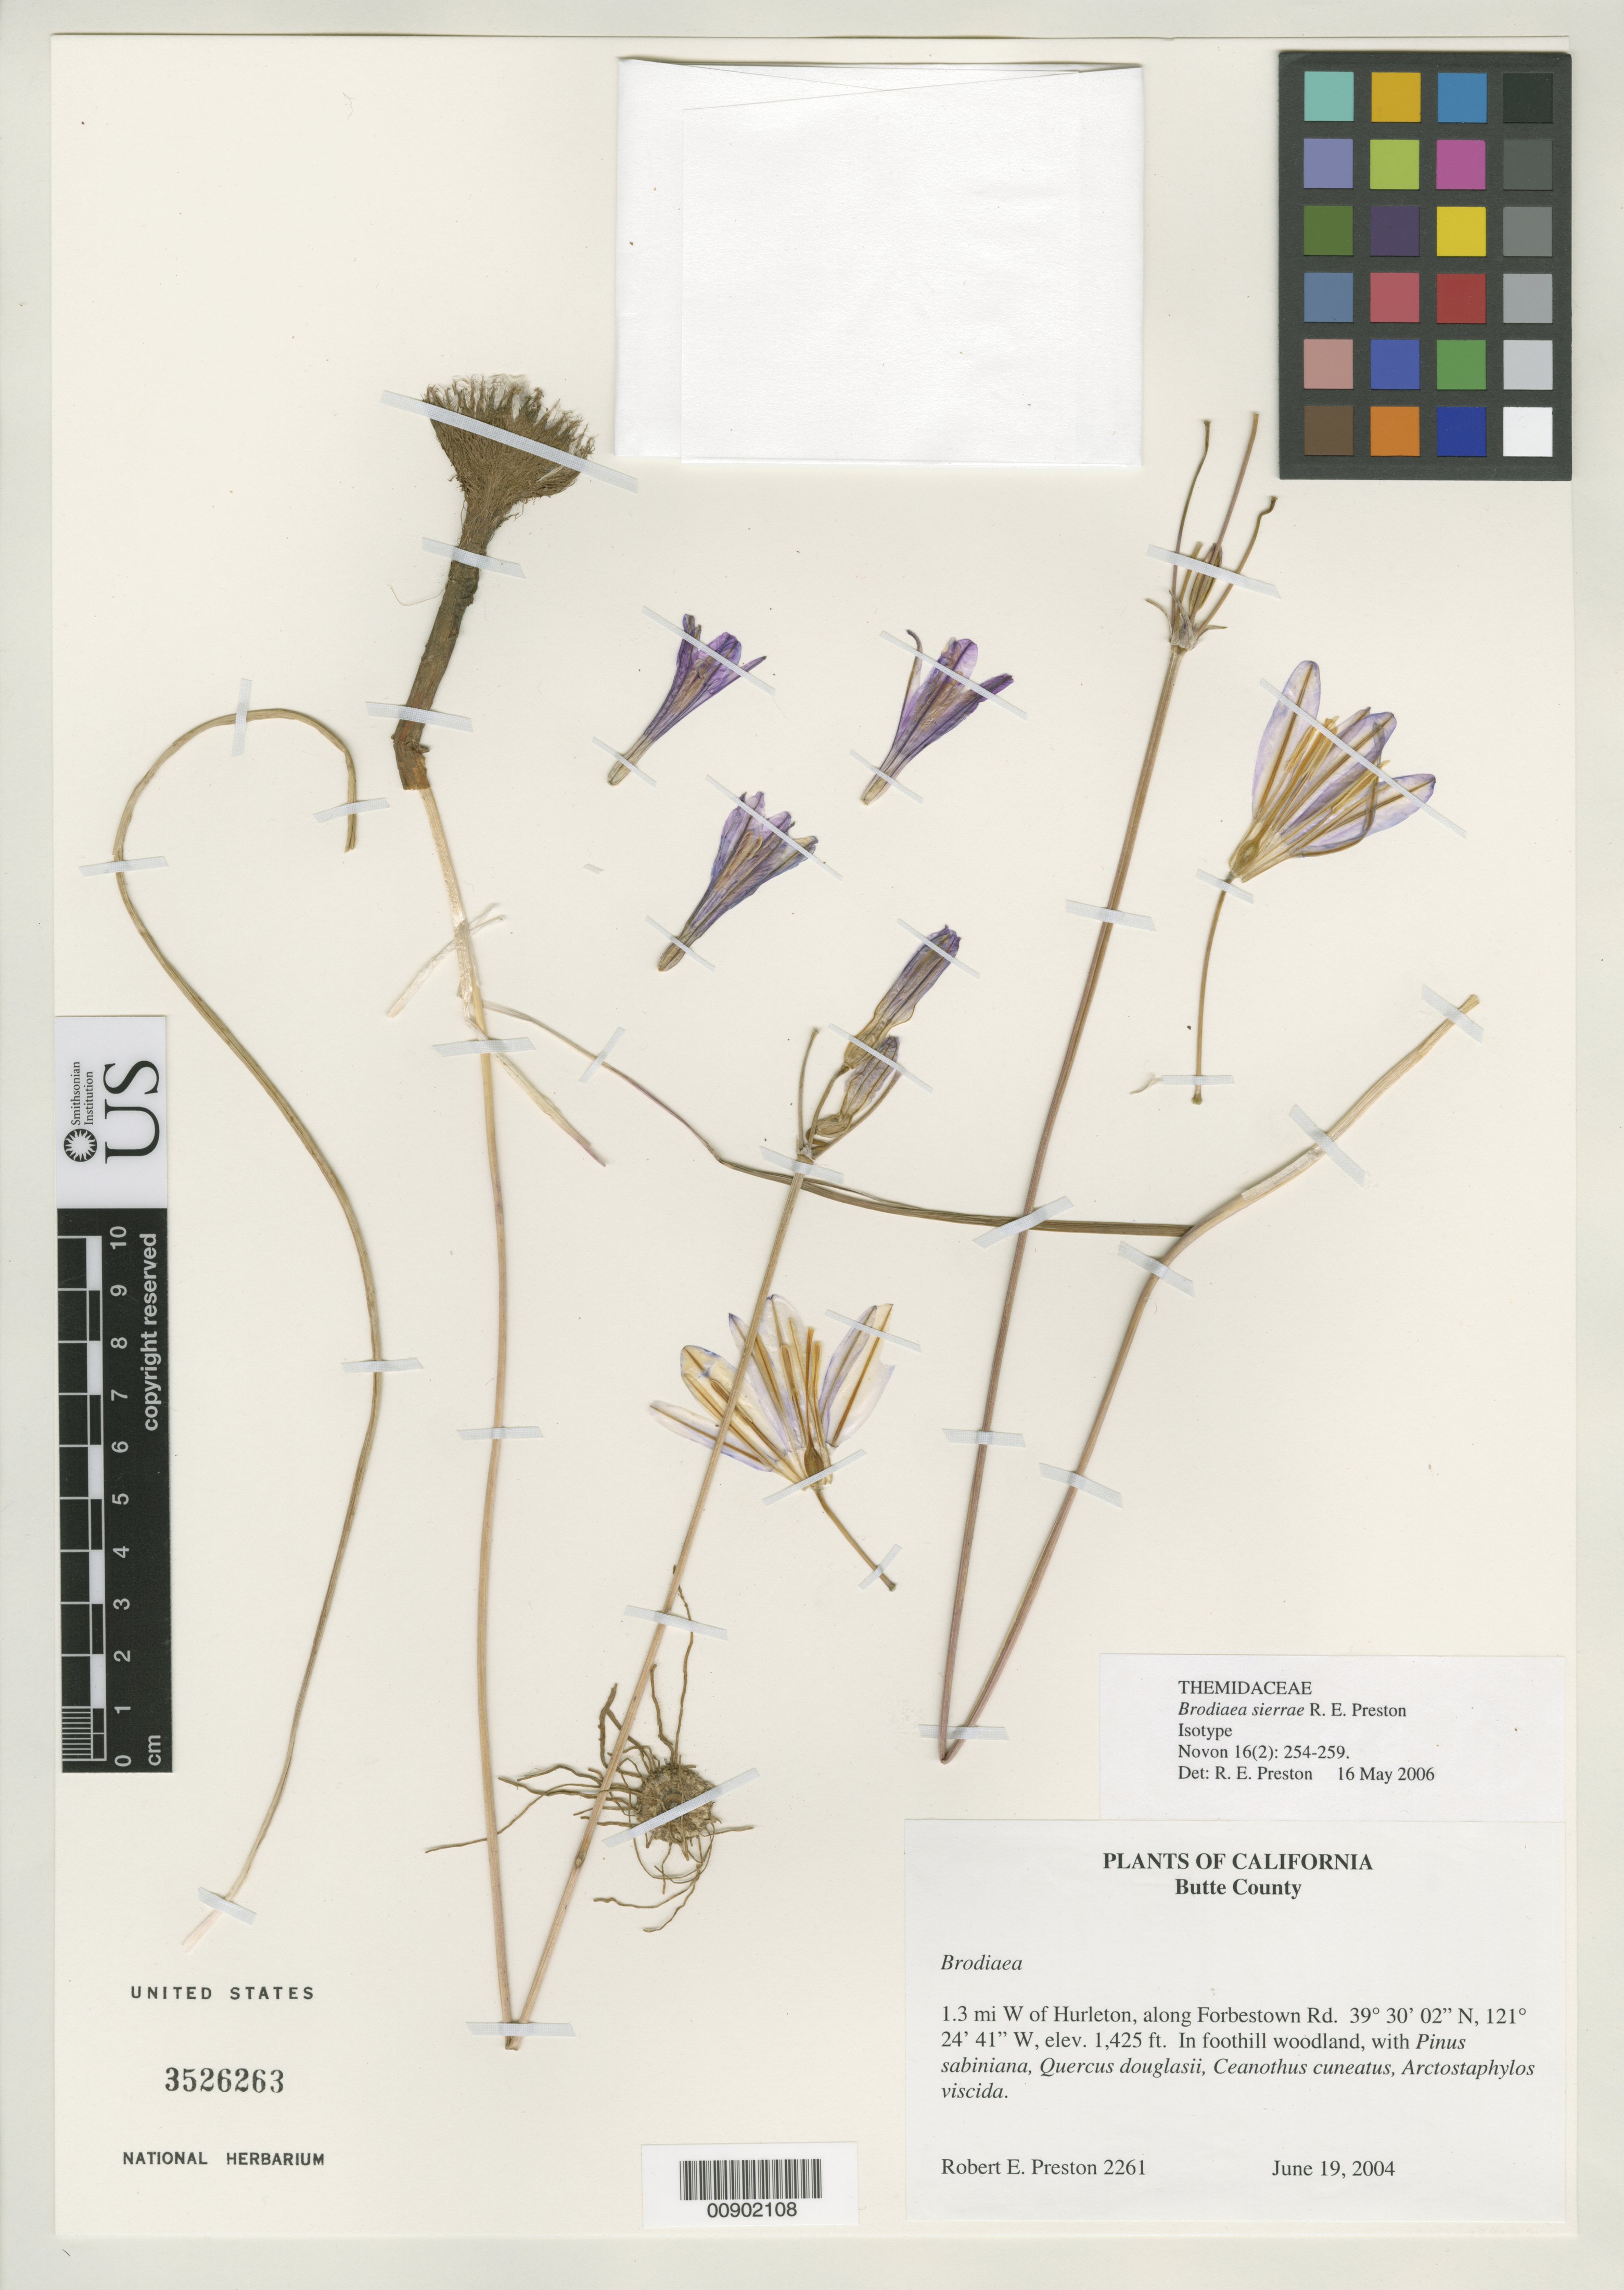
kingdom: Plantae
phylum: Tracheophyta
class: Liliopsida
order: Asparagales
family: Asparagaceae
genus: Brodiaea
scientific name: Brodiaea sierrae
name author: R.E. Preston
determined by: Preston, R. E.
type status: Isotype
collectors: R. E. Preston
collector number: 2261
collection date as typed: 19 Jun 2004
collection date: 2004-06-19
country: United States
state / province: California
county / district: Butte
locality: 1.3 mi W of Hurleton, along Forbestown Rd.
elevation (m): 434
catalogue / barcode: US 3526263